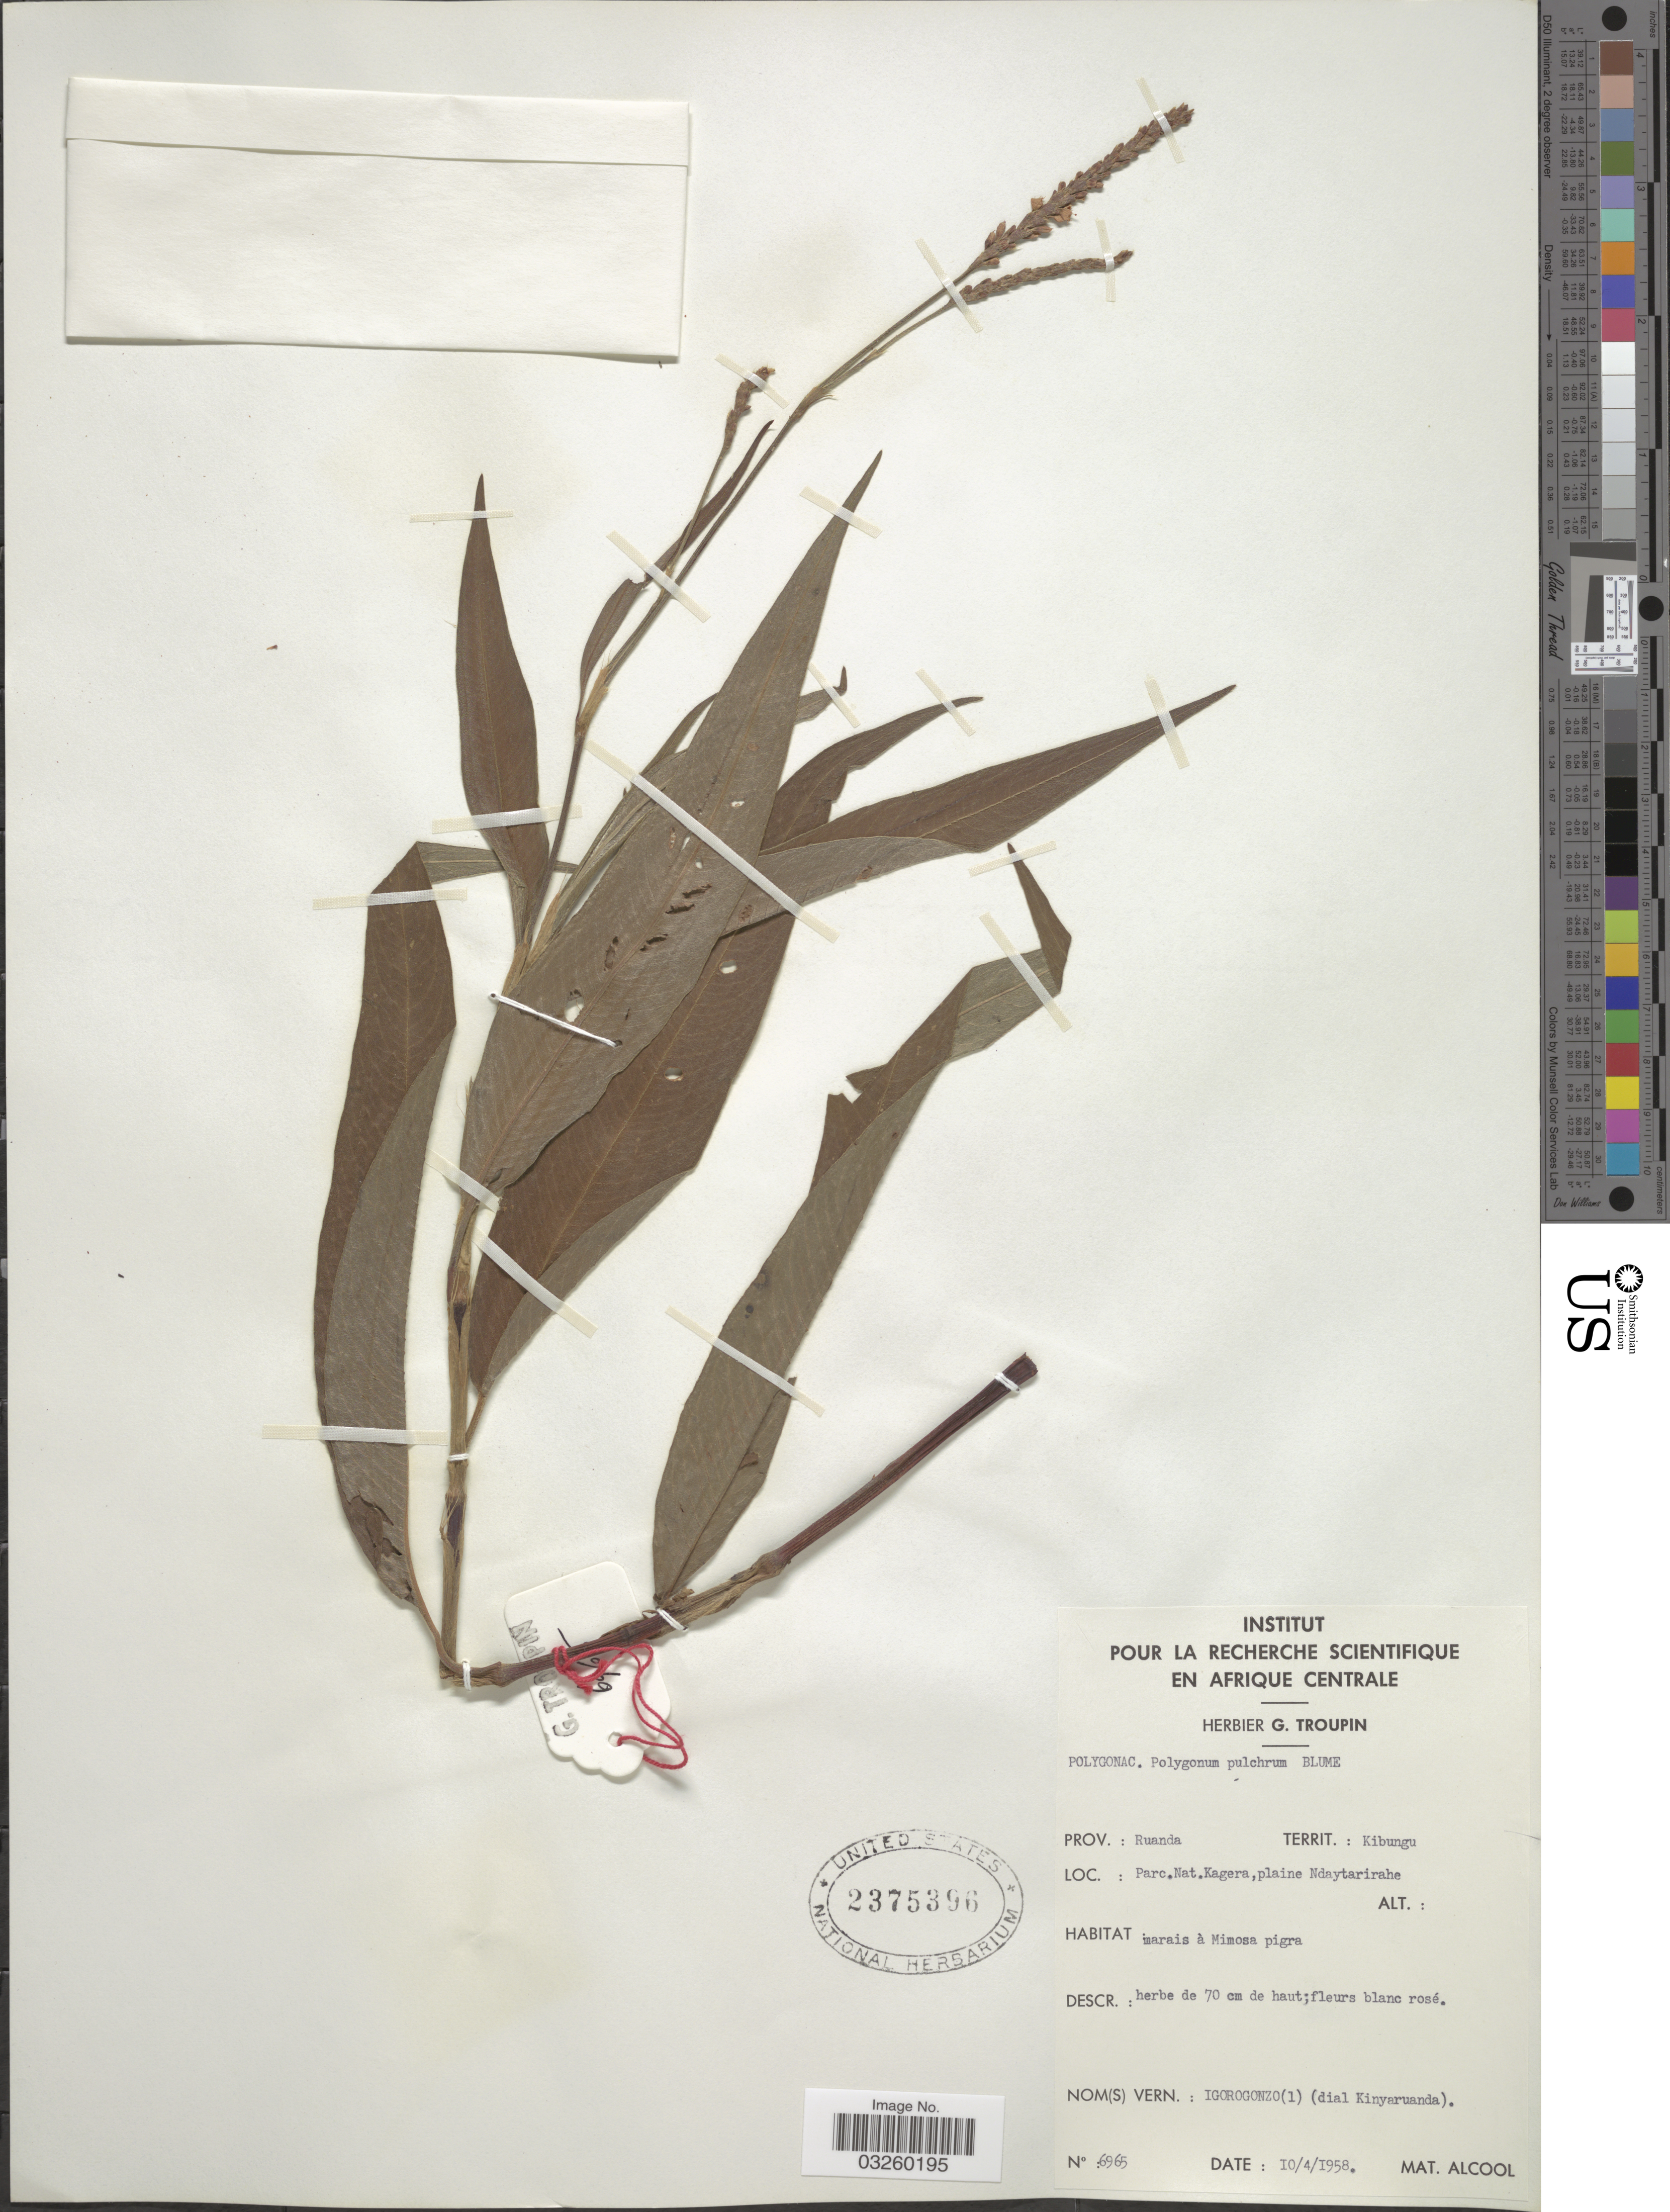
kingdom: Plantae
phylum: Tracheophyta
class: Magnoliopsida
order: Caryophyllales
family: Polygonaceae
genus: Polygonum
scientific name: Polygonum pulchrum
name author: Blume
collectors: ex herb. G. Troupin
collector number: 6965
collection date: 1958-04-10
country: Rwanda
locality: Prov.: Ruanda. Territ.: Kibungu. Parc. Nat. Kagera, plain Ndaytarirahe. Marais à Mimosa pigra.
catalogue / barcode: US 2375396